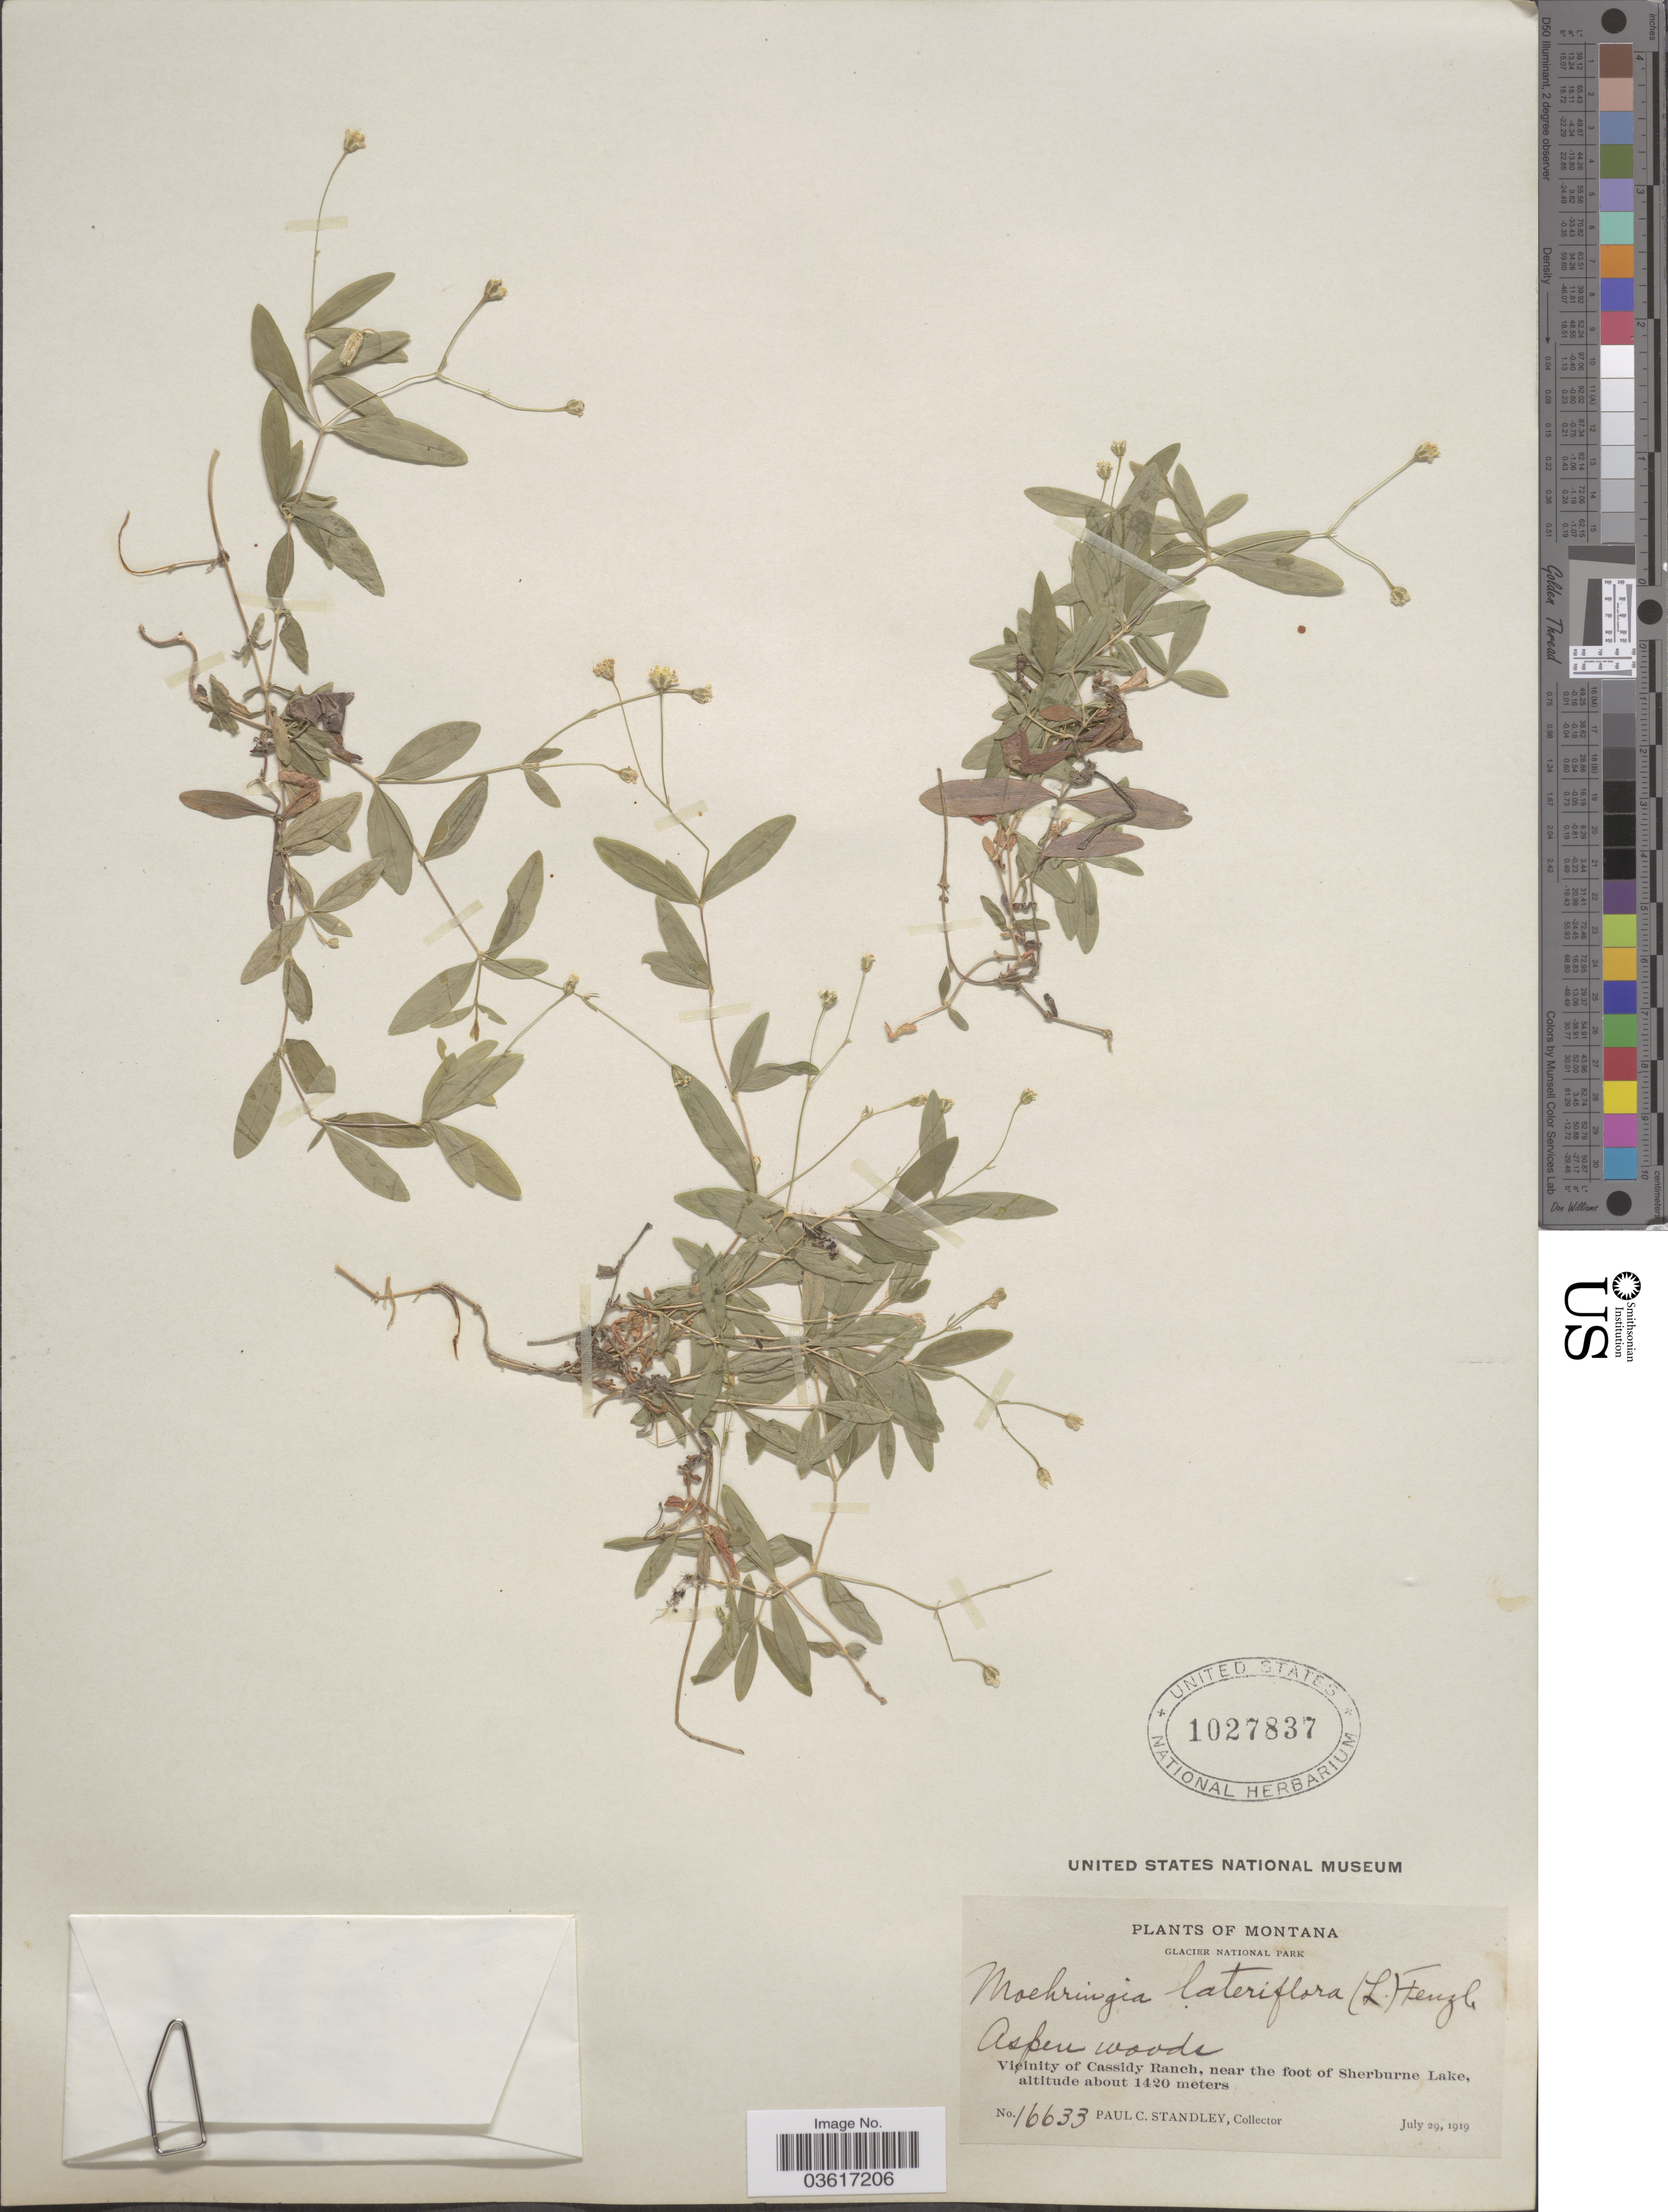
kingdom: Plantae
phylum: Tracheophyta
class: Magnoliopsida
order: Caryophyllales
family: Caryophyllaceae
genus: Moehringia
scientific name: Moehringia lateriflora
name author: (L.) Fenzl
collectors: P. C. Standley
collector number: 16633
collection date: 1919-07-29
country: United States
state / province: Montana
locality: Glacier National Park. Aspen woods. Vicinity of Cassidy Ranch, near the foot of Sherburne Lake.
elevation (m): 1420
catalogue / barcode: US 1027837